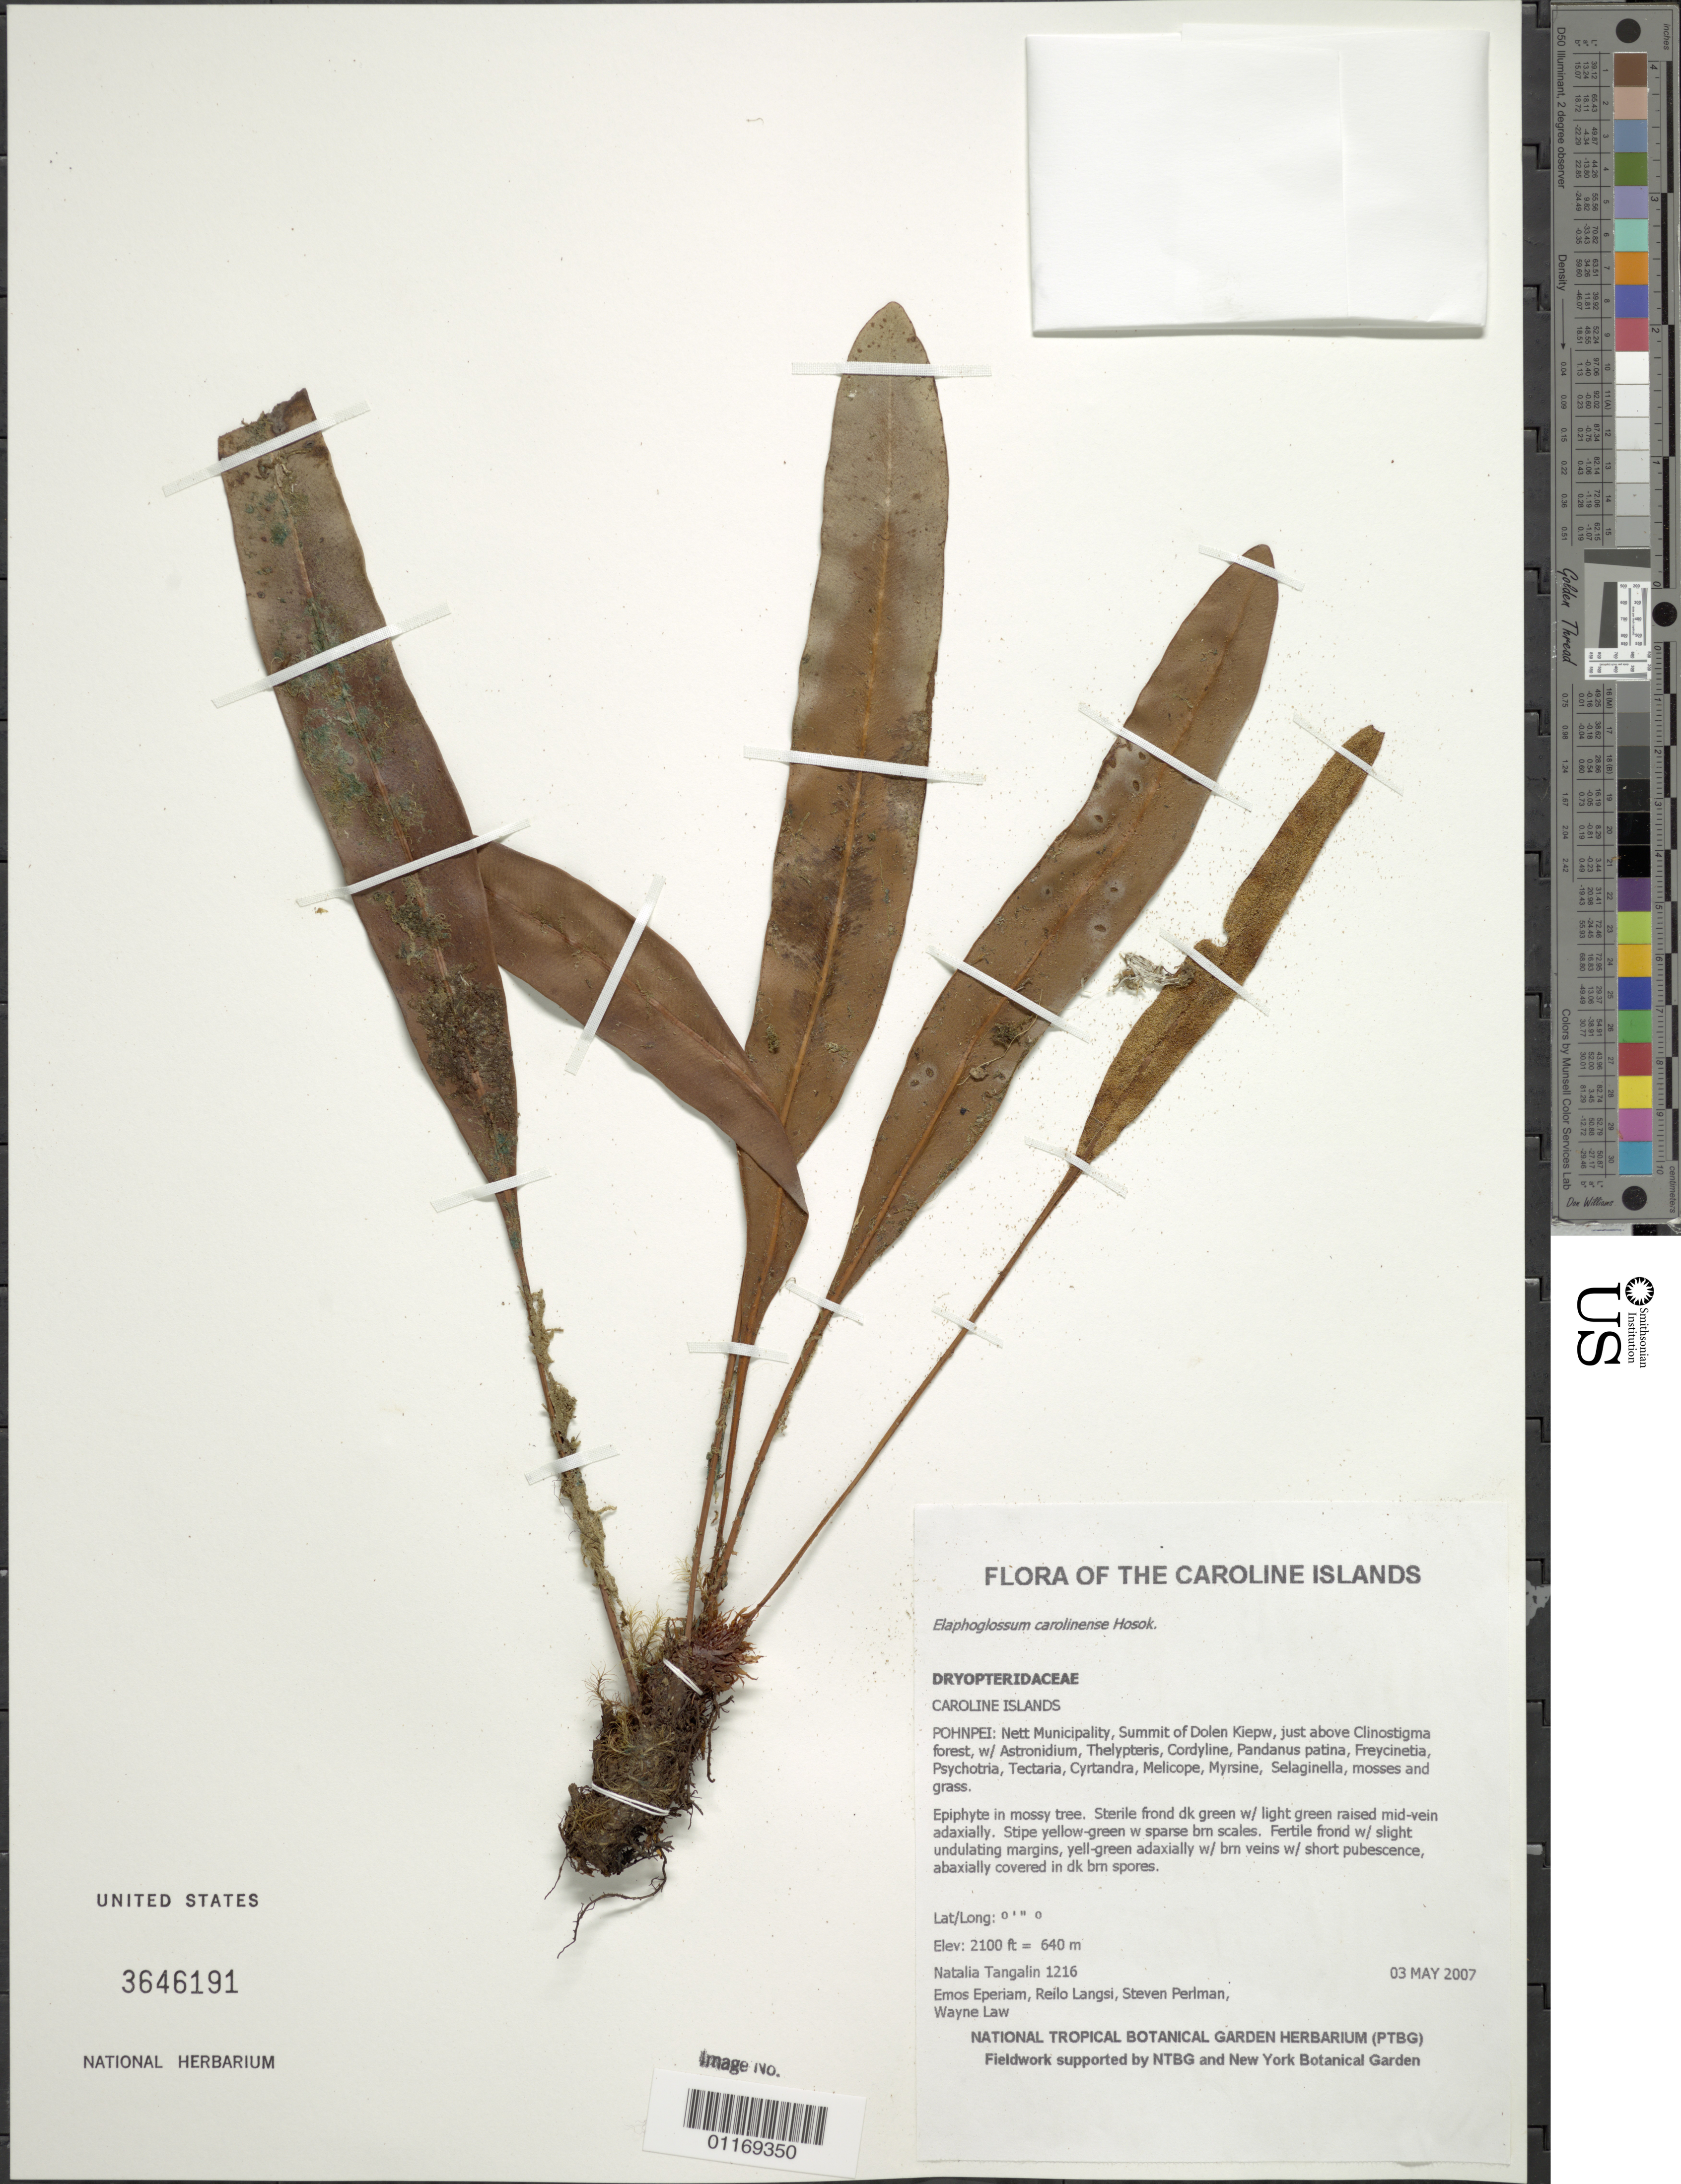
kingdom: Plantae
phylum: Tracheophyta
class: Polypodiopsida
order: Polypodiales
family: Dryopteridaceae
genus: Elaphoglossum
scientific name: Elaphoglossum carolinense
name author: Hosok.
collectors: N. Tangalin, P. Eperiam, R. Lengsi, S. P. Perlman & W. Law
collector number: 1216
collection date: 2007-05-03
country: Micronesia, Federated States of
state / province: Pohnpei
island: Pohnpei [Ponape]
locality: Nett Municipality, Summit of Dolen Kiepw.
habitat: Just above forest.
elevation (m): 640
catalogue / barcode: US 3646191